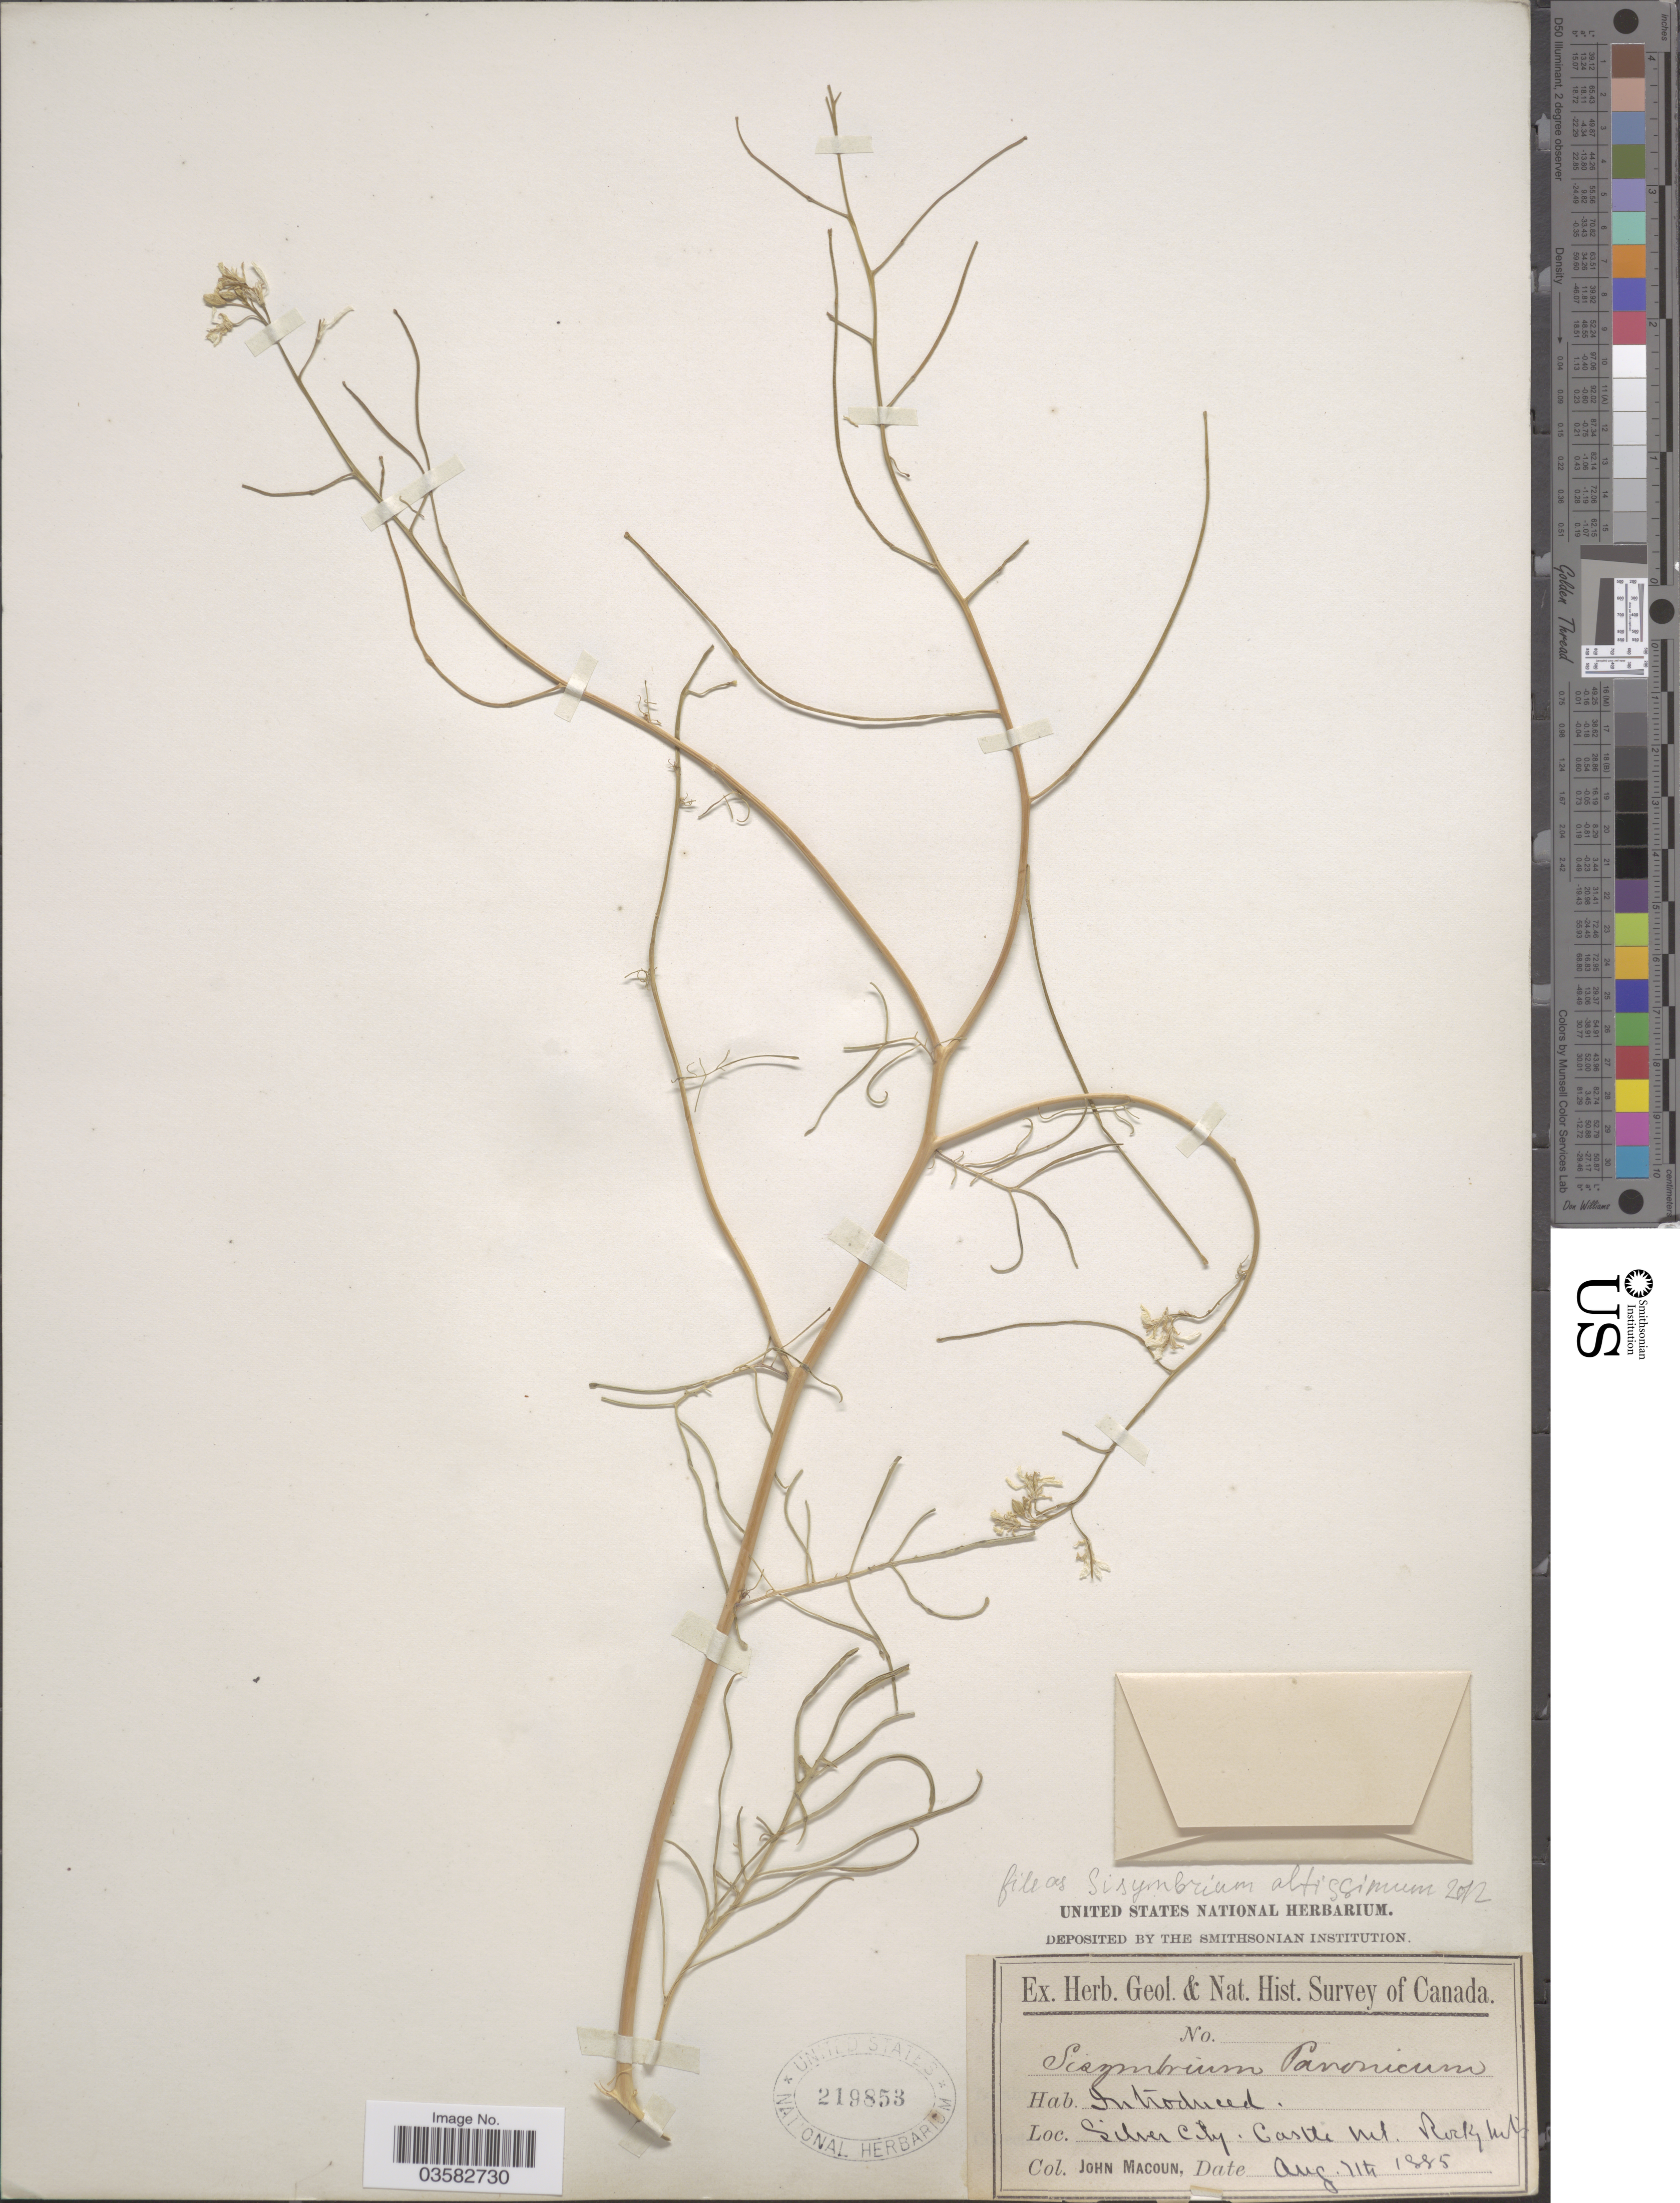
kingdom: Plantae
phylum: Tracheophyta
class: Magnoliopsida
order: Brassicales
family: Brassicaceae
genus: Sisymbrium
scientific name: Sisymbrium altissimum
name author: L.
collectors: J. Macoun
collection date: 1885-08-11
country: Canada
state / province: Alberta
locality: Silver City. Castle Mt. Rocky Mt.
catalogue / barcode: US 219853